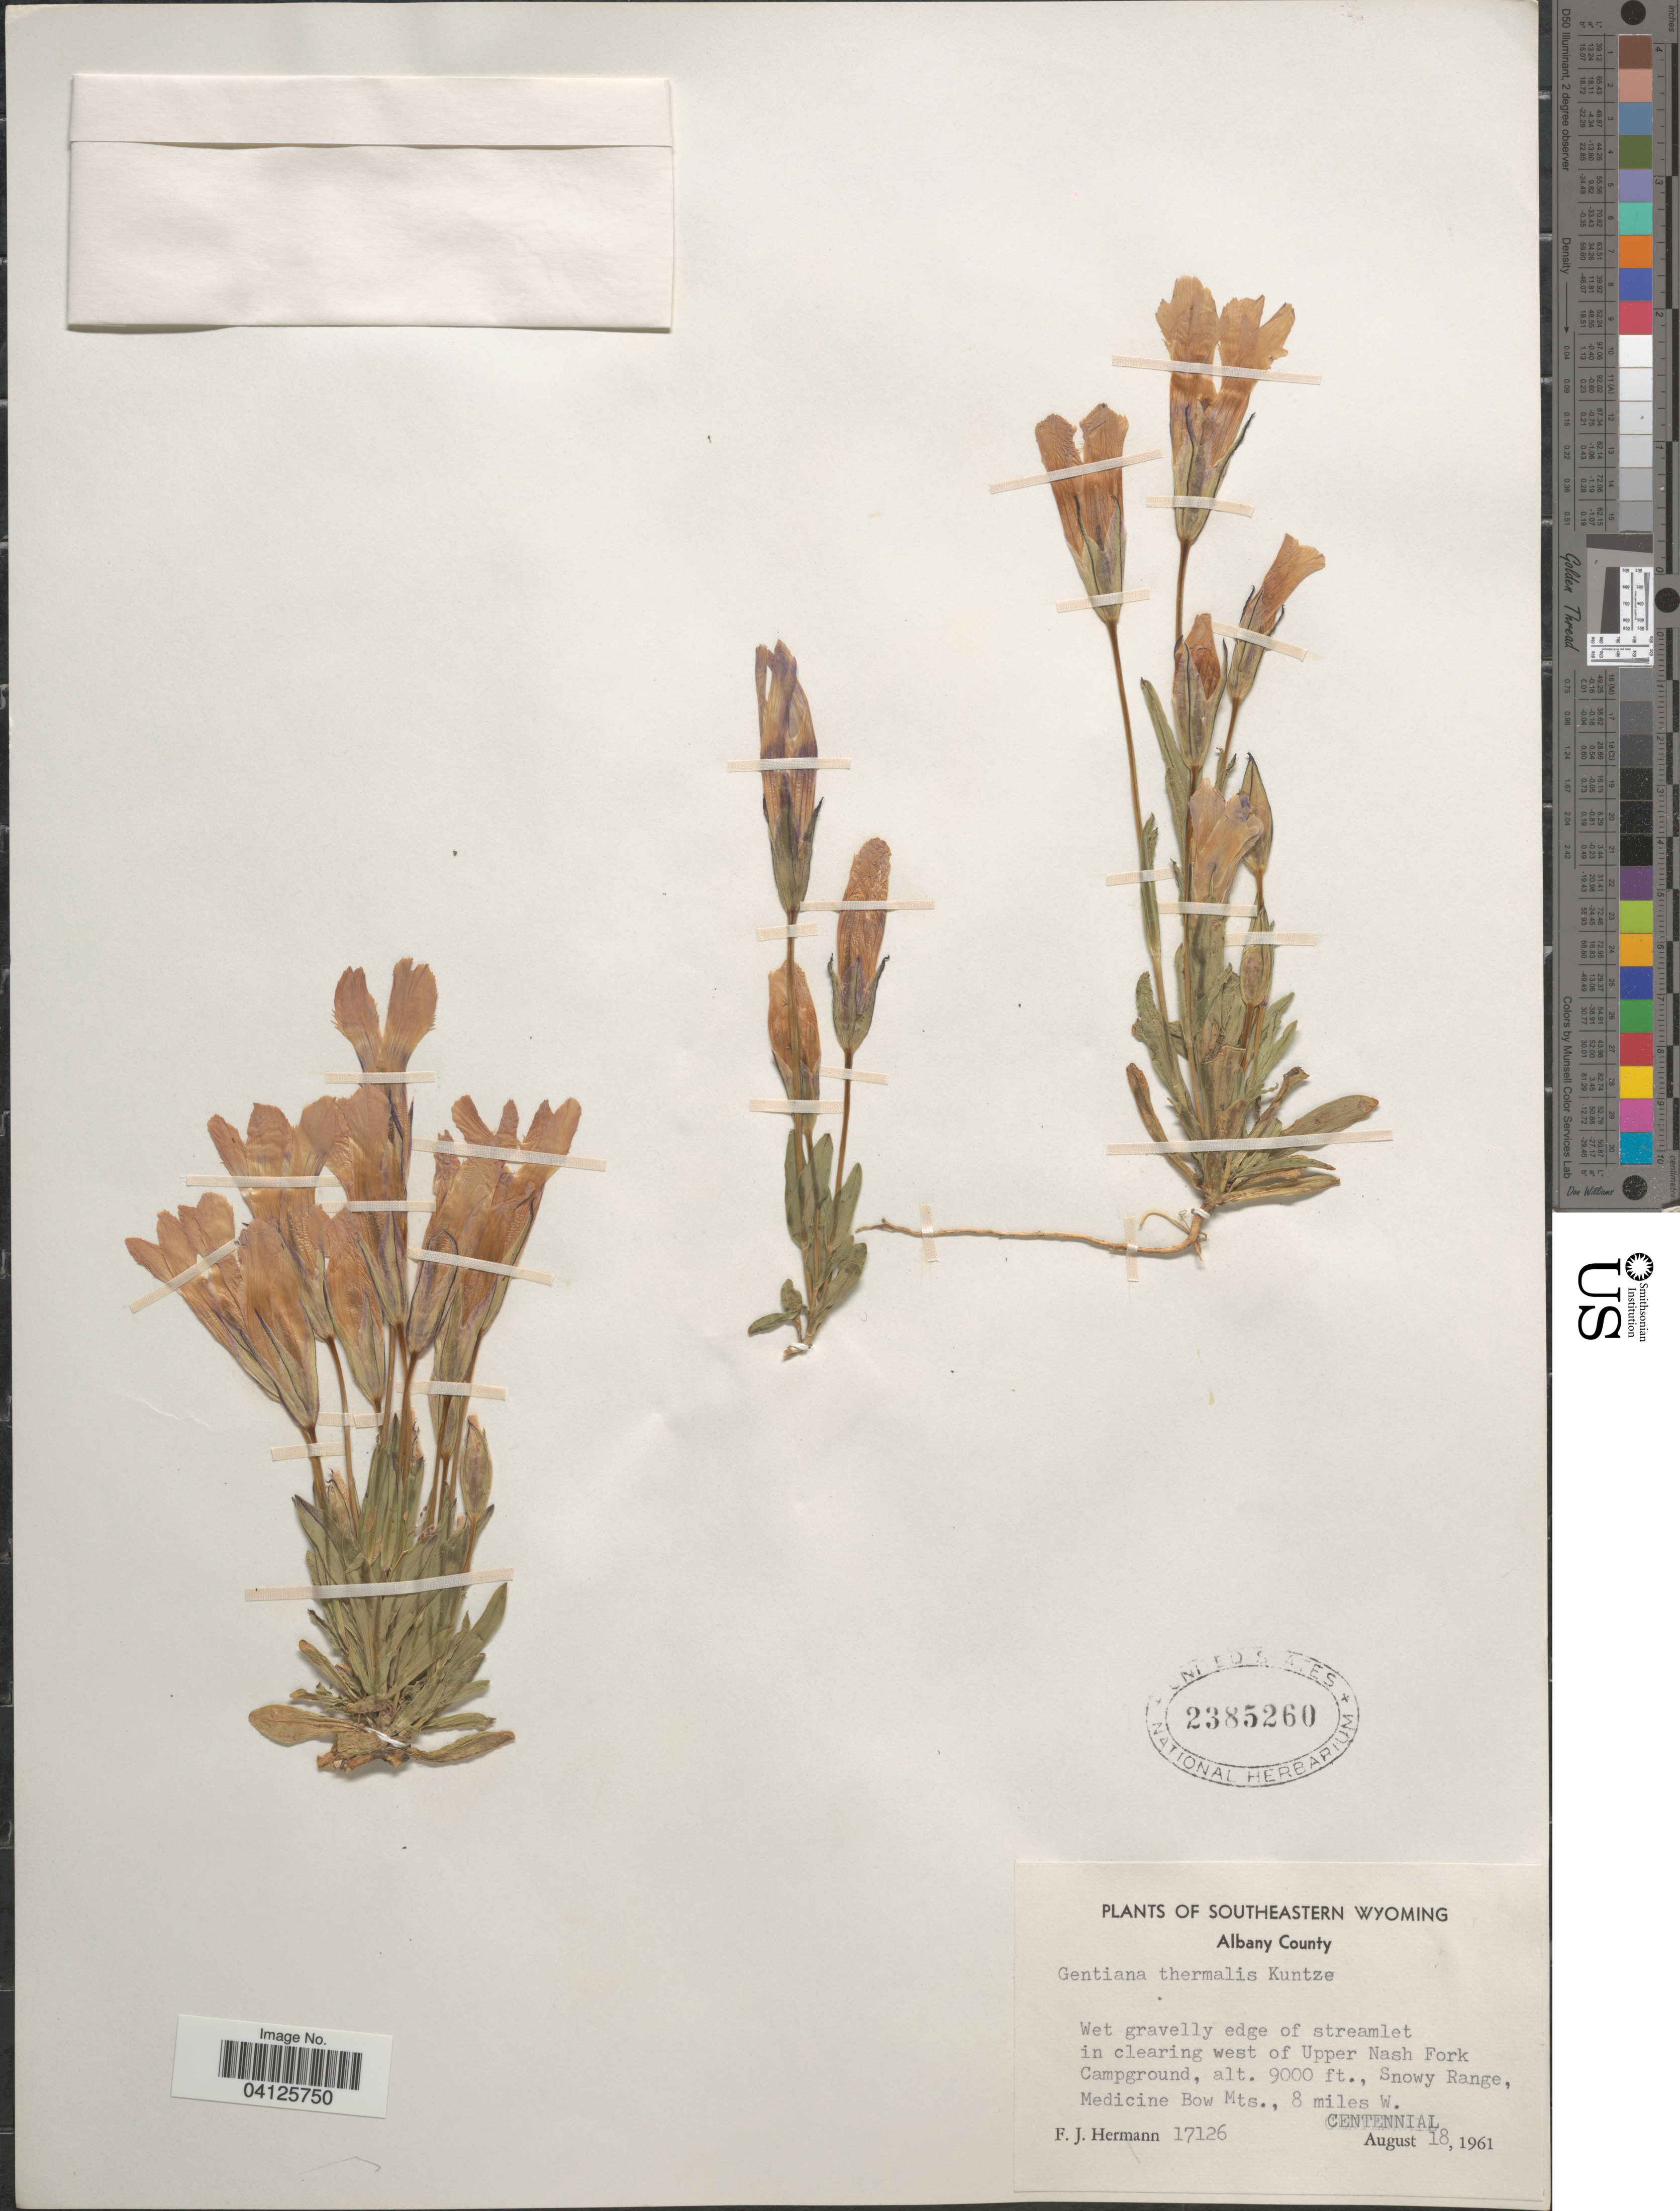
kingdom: Plantae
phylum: Tracheophyta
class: Magnoliopsida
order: Gentianales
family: Gentianaceae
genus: Gentiana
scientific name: Gentiana thermalis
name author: Kuntze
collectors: F. J. Hermann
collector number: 17126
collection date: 1961-08-18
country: United States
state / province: Wyoming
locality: Southeastern Wyoming. Albany County. Wet gravelly edge of streamlet in clearing west of Upper Nash Fork Campground, Snowy Range, Medicine Bow Mts., 8 miles W. Centennial.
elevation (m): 2743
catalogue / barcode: US 2385260